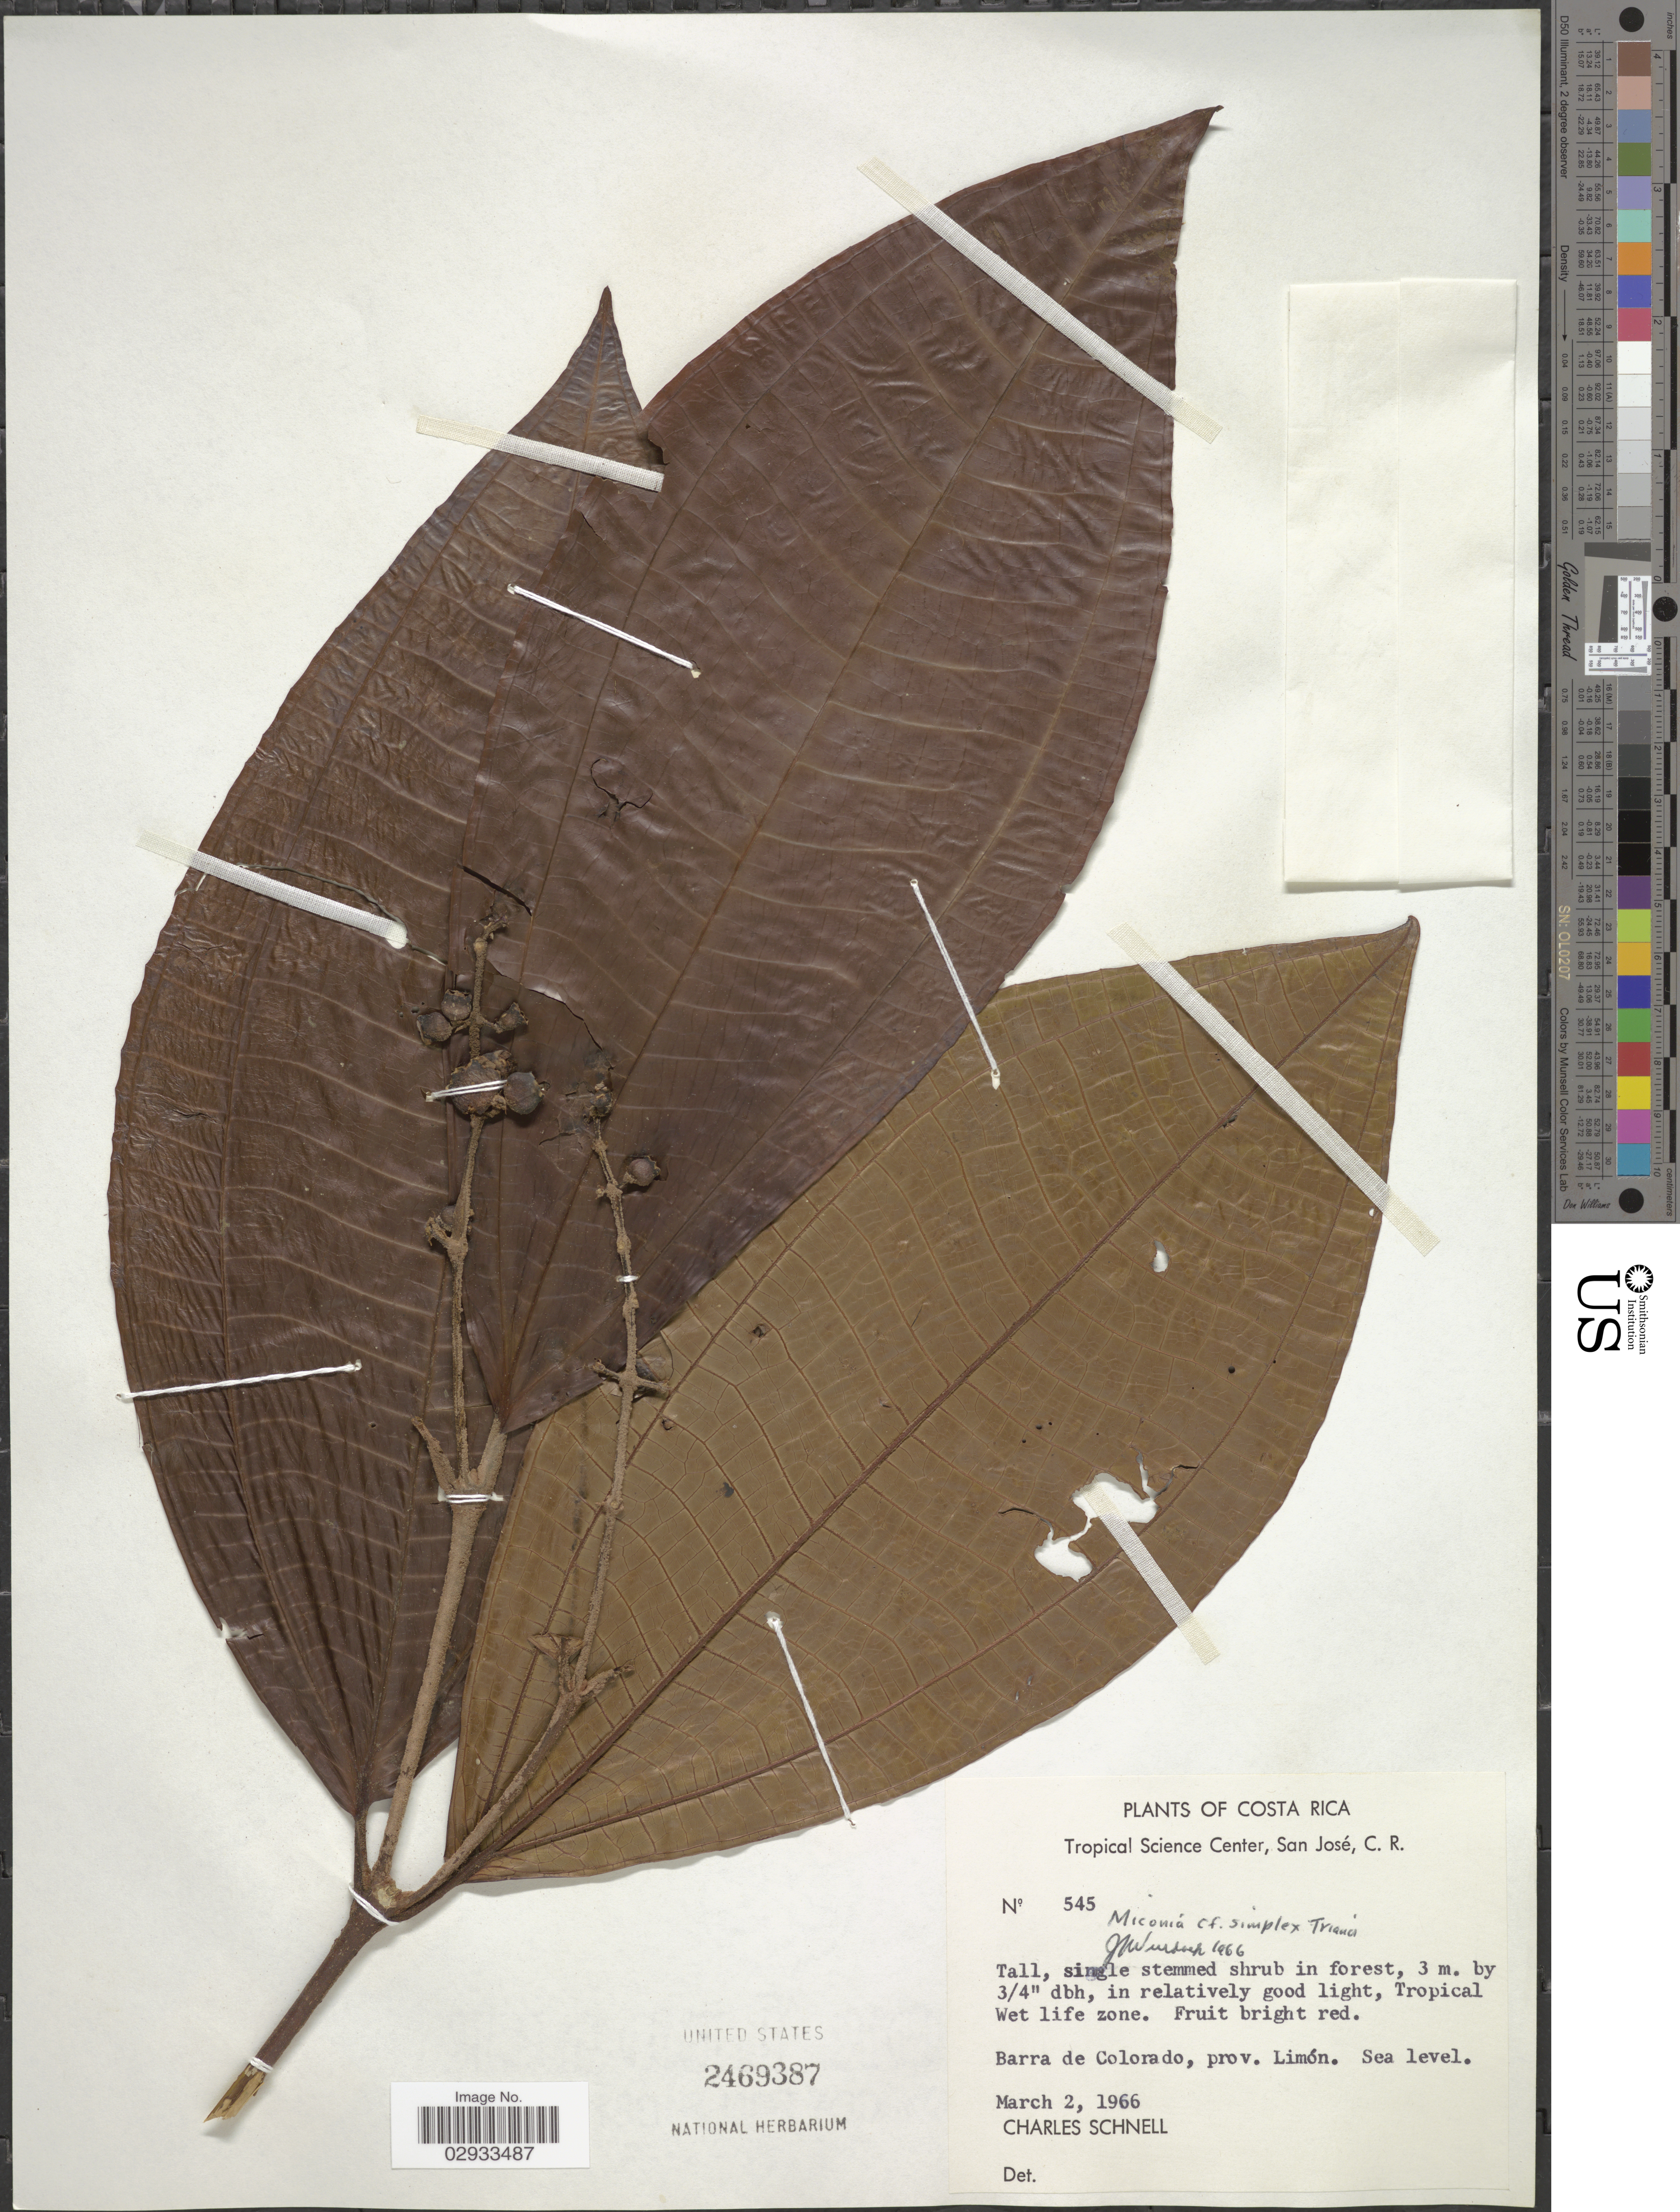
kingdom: Plantae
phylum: Tracheophyta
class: Magnoliopsida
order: Myrtales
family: Melastomataceae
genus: Miconia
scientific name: Miconia simplex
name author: Triana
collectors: C. Schnell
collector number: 545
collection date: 1966-03-02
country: Costa Rica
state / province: Limón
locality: Barr de Colorado.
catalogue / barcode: US 2469387